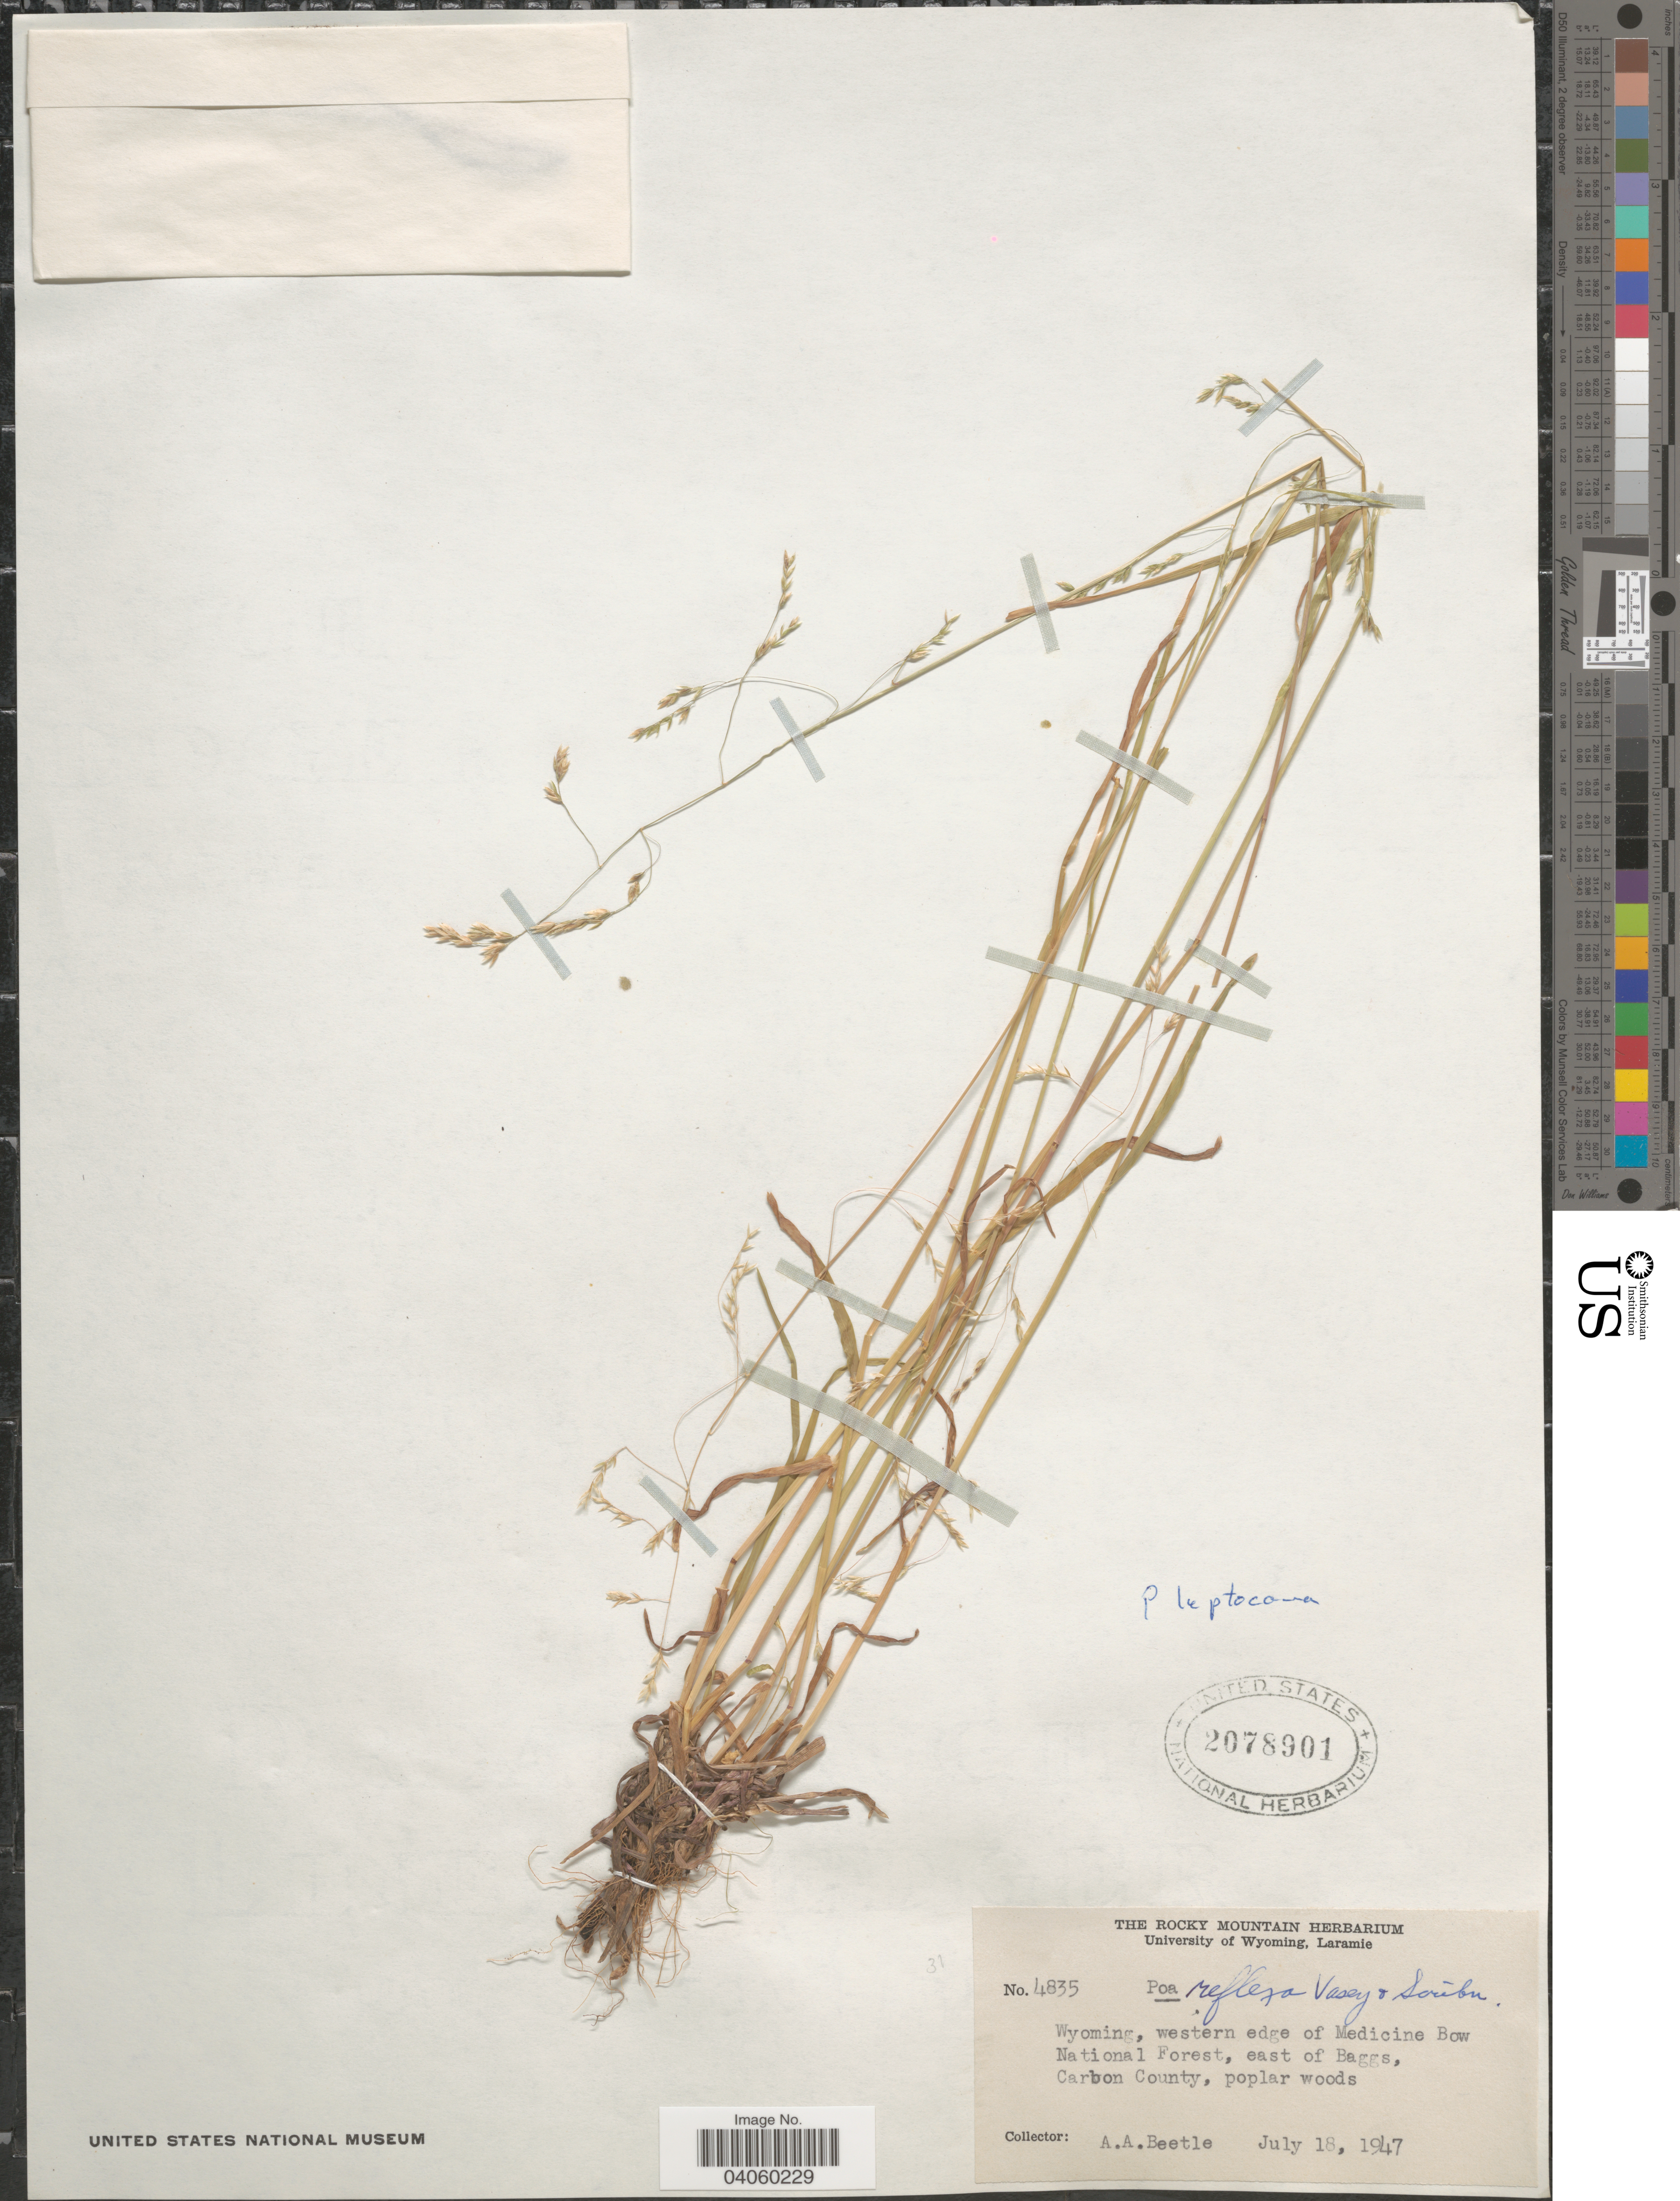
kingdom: Plantae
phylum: Tracheophyta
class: Liliopsida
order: Poales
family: Poaceae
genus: Poa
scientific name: Poa leptocoma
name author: Trin.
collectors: A. A. Beetle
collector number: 4835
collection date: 1947-07-18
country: United States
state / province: Wyoming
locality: Western edge of Medicine Bow National Forest, east of Baggs, Carbon County.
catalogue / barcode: US 2078901